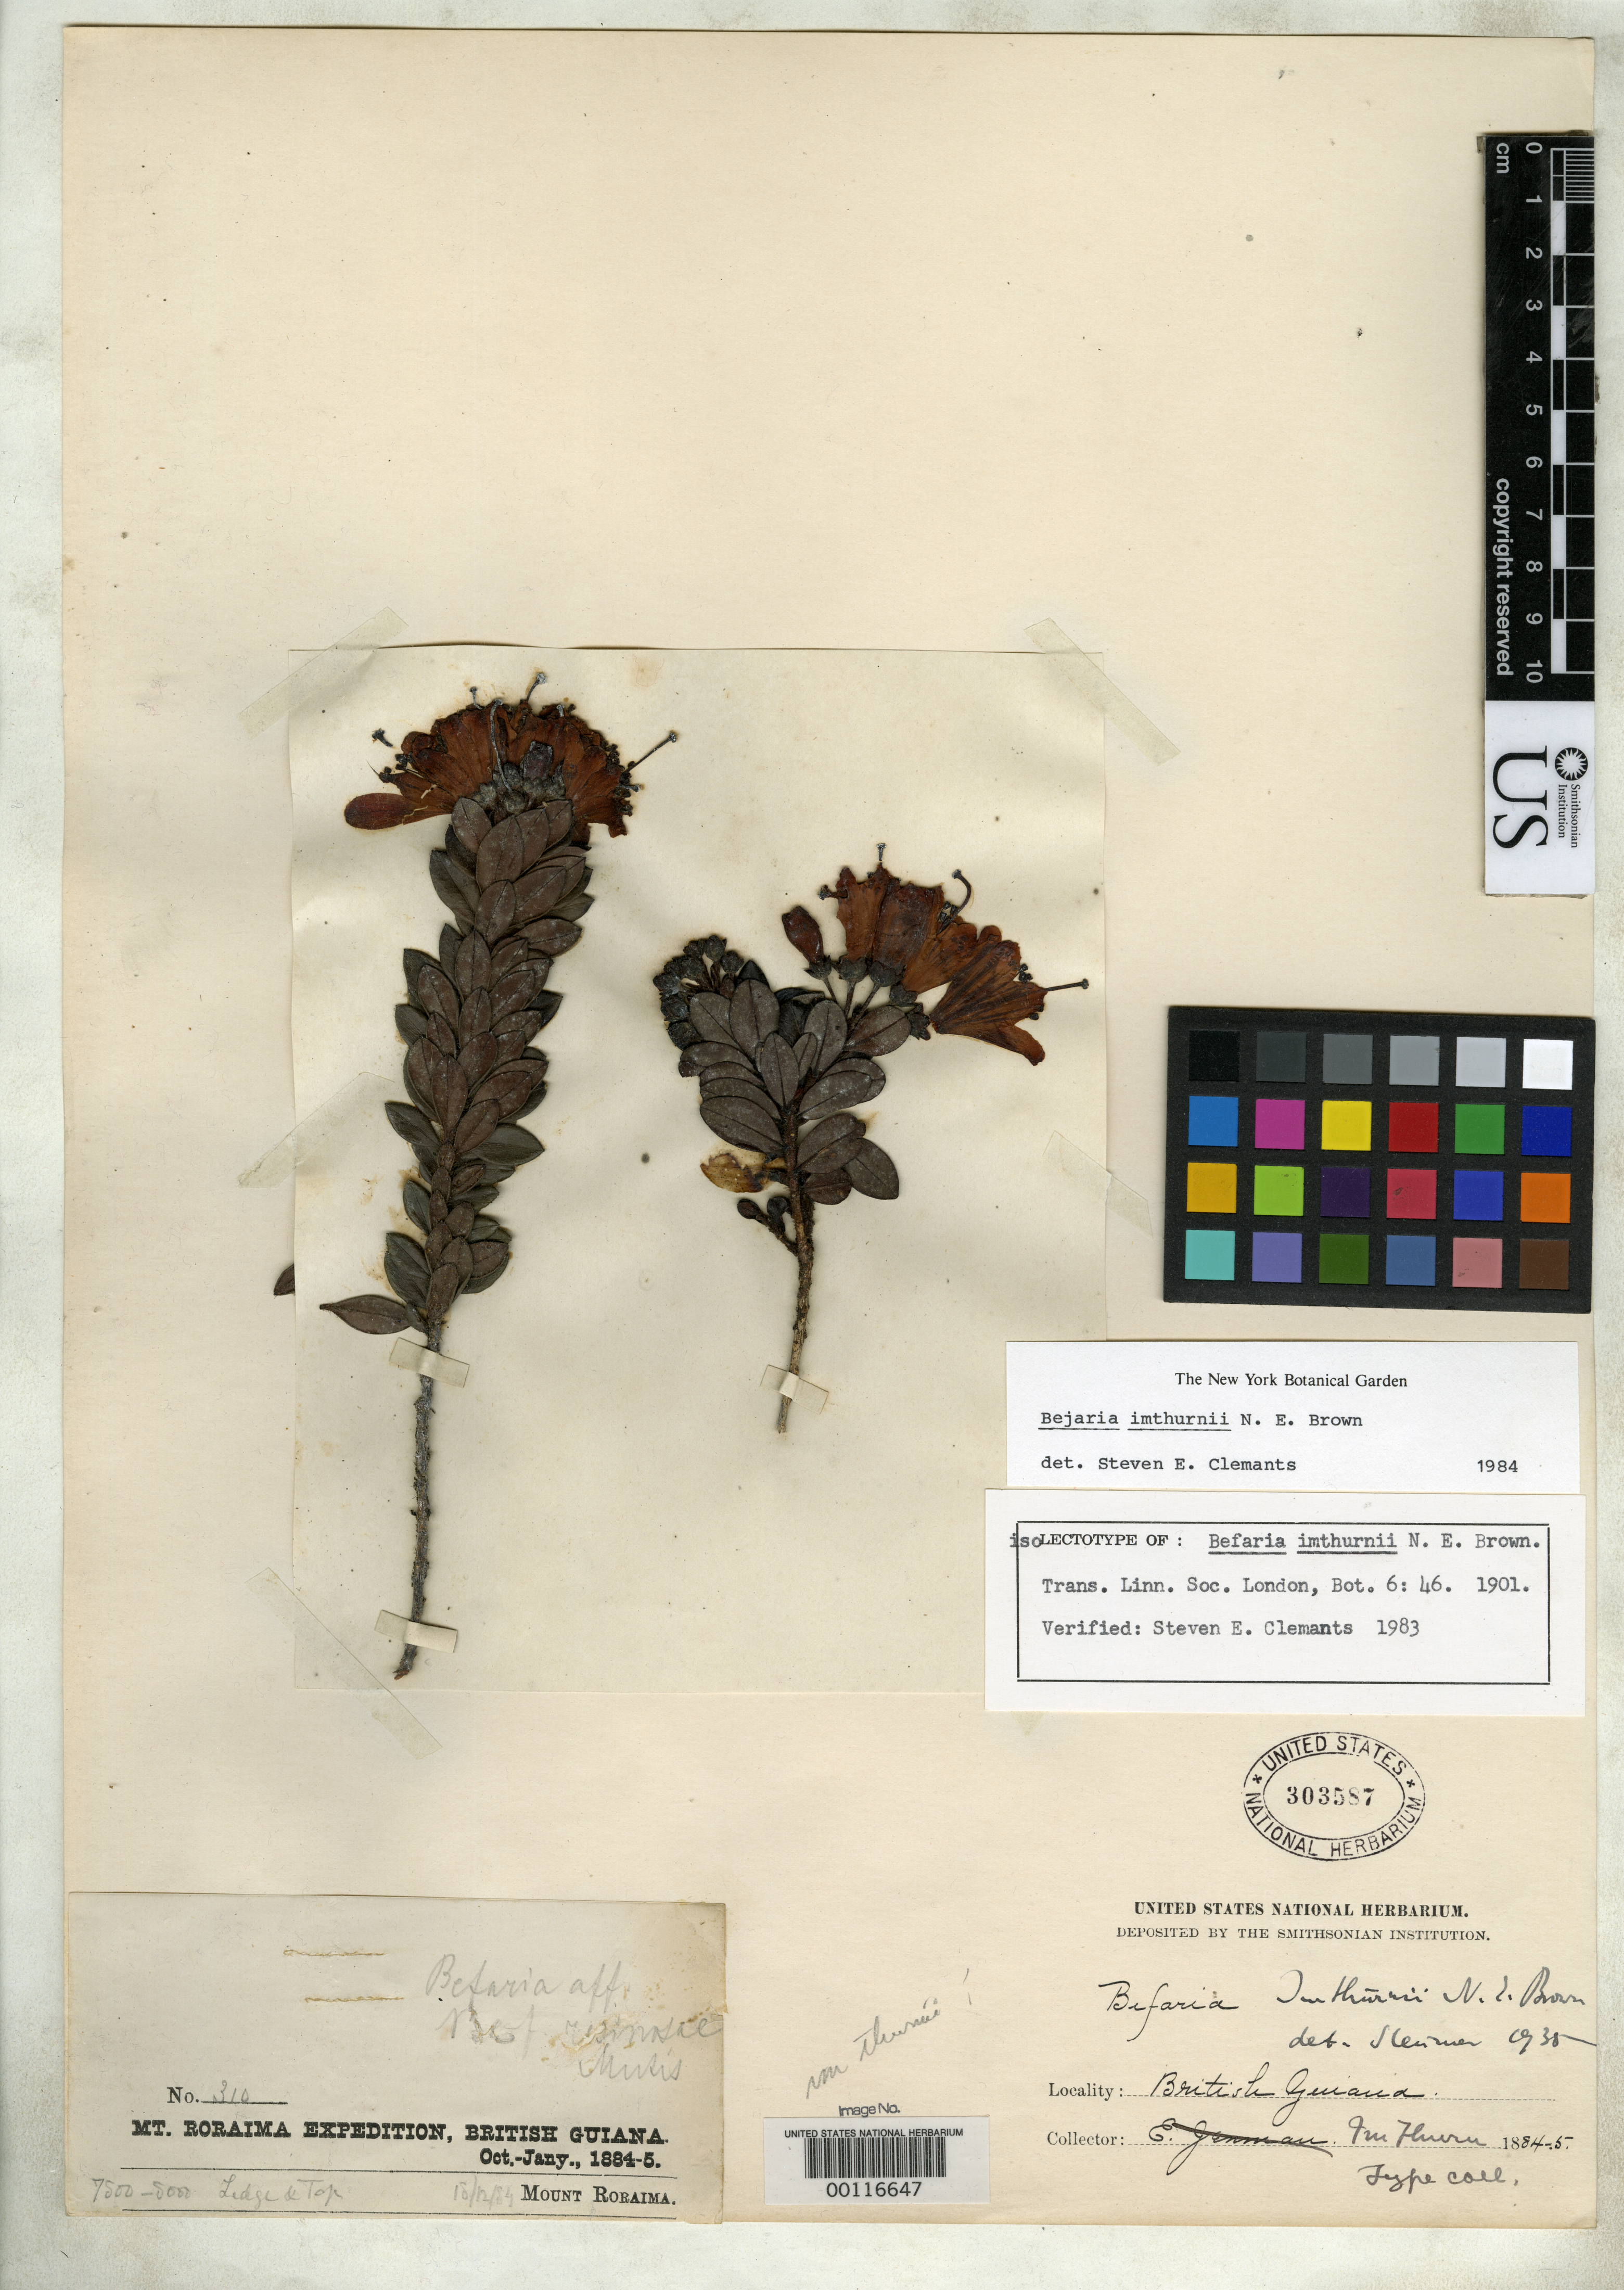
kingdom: Plantae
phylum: Tracheophyta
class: Magnoliopsida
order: Ericales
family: Ericaceae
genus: Befaria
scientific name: Befaria imthurnii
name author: N.E. Br.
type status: Isolectotype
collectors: E. F. im Thurn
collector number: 310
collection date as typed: Oct 1884 to -- Jan 1885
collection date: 1884-10/1885-01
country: Guyana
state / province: Cuyuni-Mazaruni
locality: Mount Roraima.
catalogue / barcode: US 303587